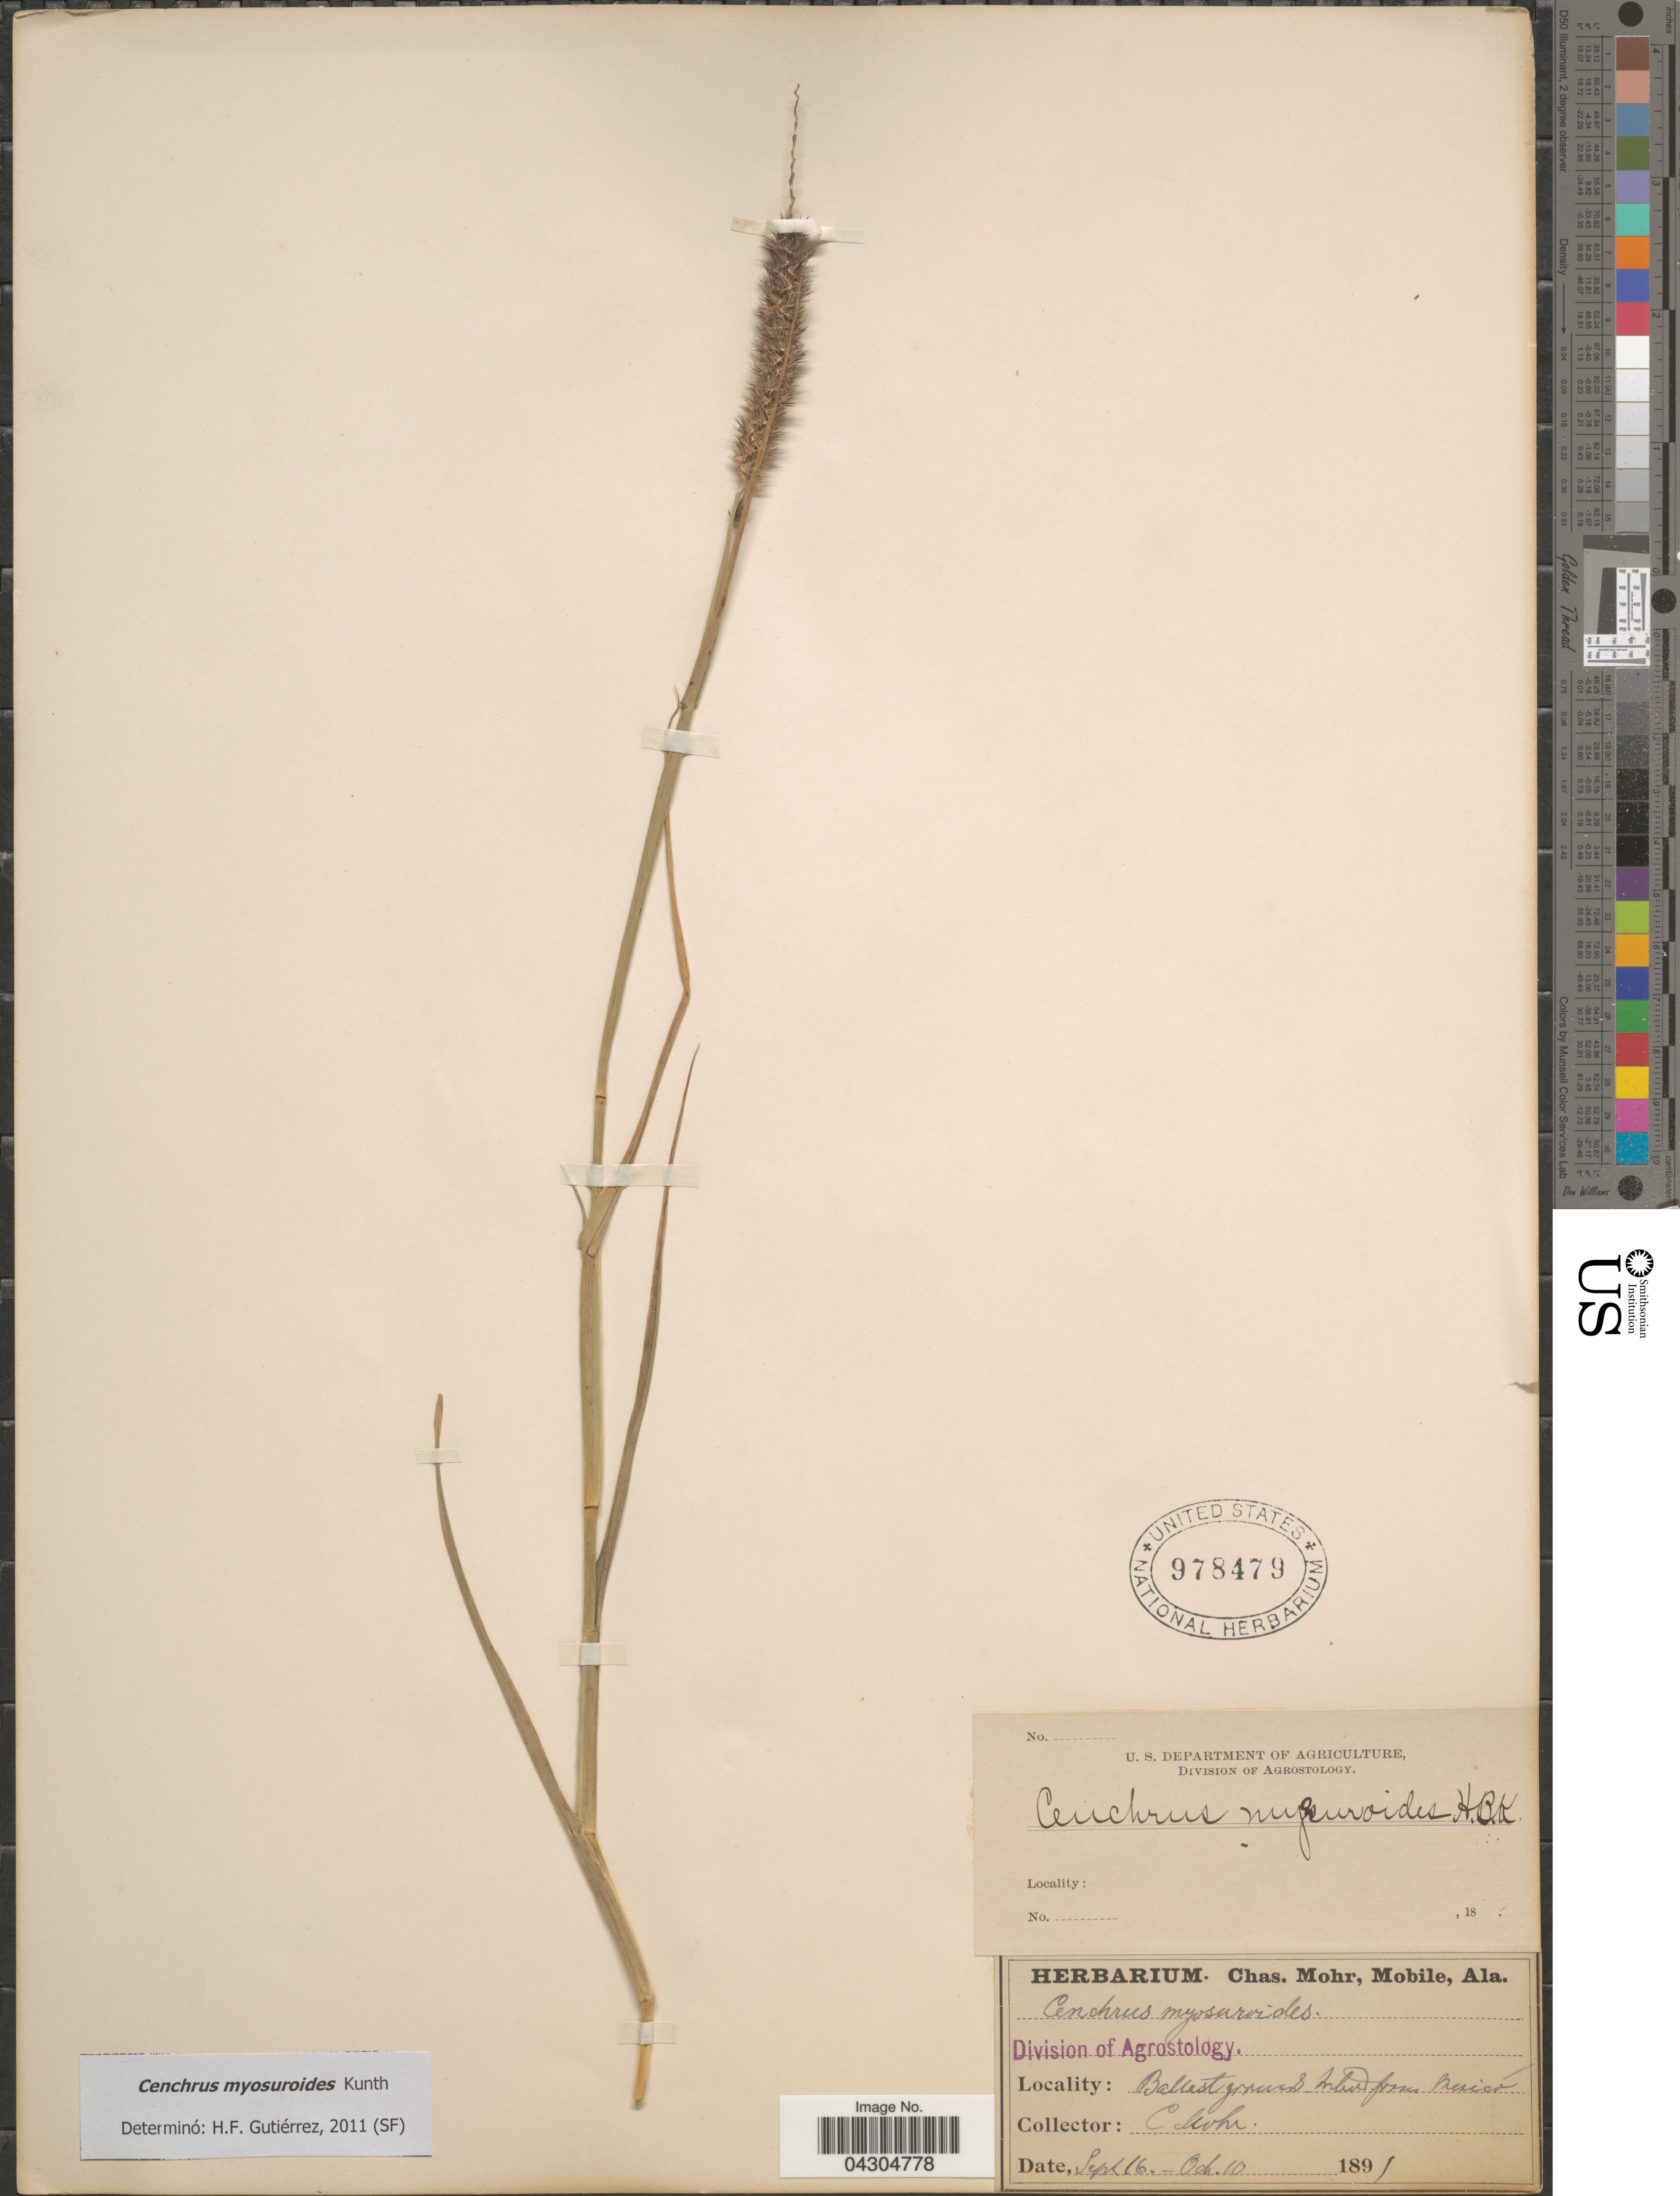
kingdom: Plantae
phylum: Tracheophyta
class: Liliopsida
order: Poales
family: Poaceae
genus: Cenchrus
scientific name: Cenchrus myosuroides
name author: Kunth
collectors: Mohr, C. T. (herbarium)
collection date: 1891-09-16/1891-10-10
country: United States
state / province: Alabama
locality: Ballast grounds inland from Mexico.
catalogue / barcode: US 978479